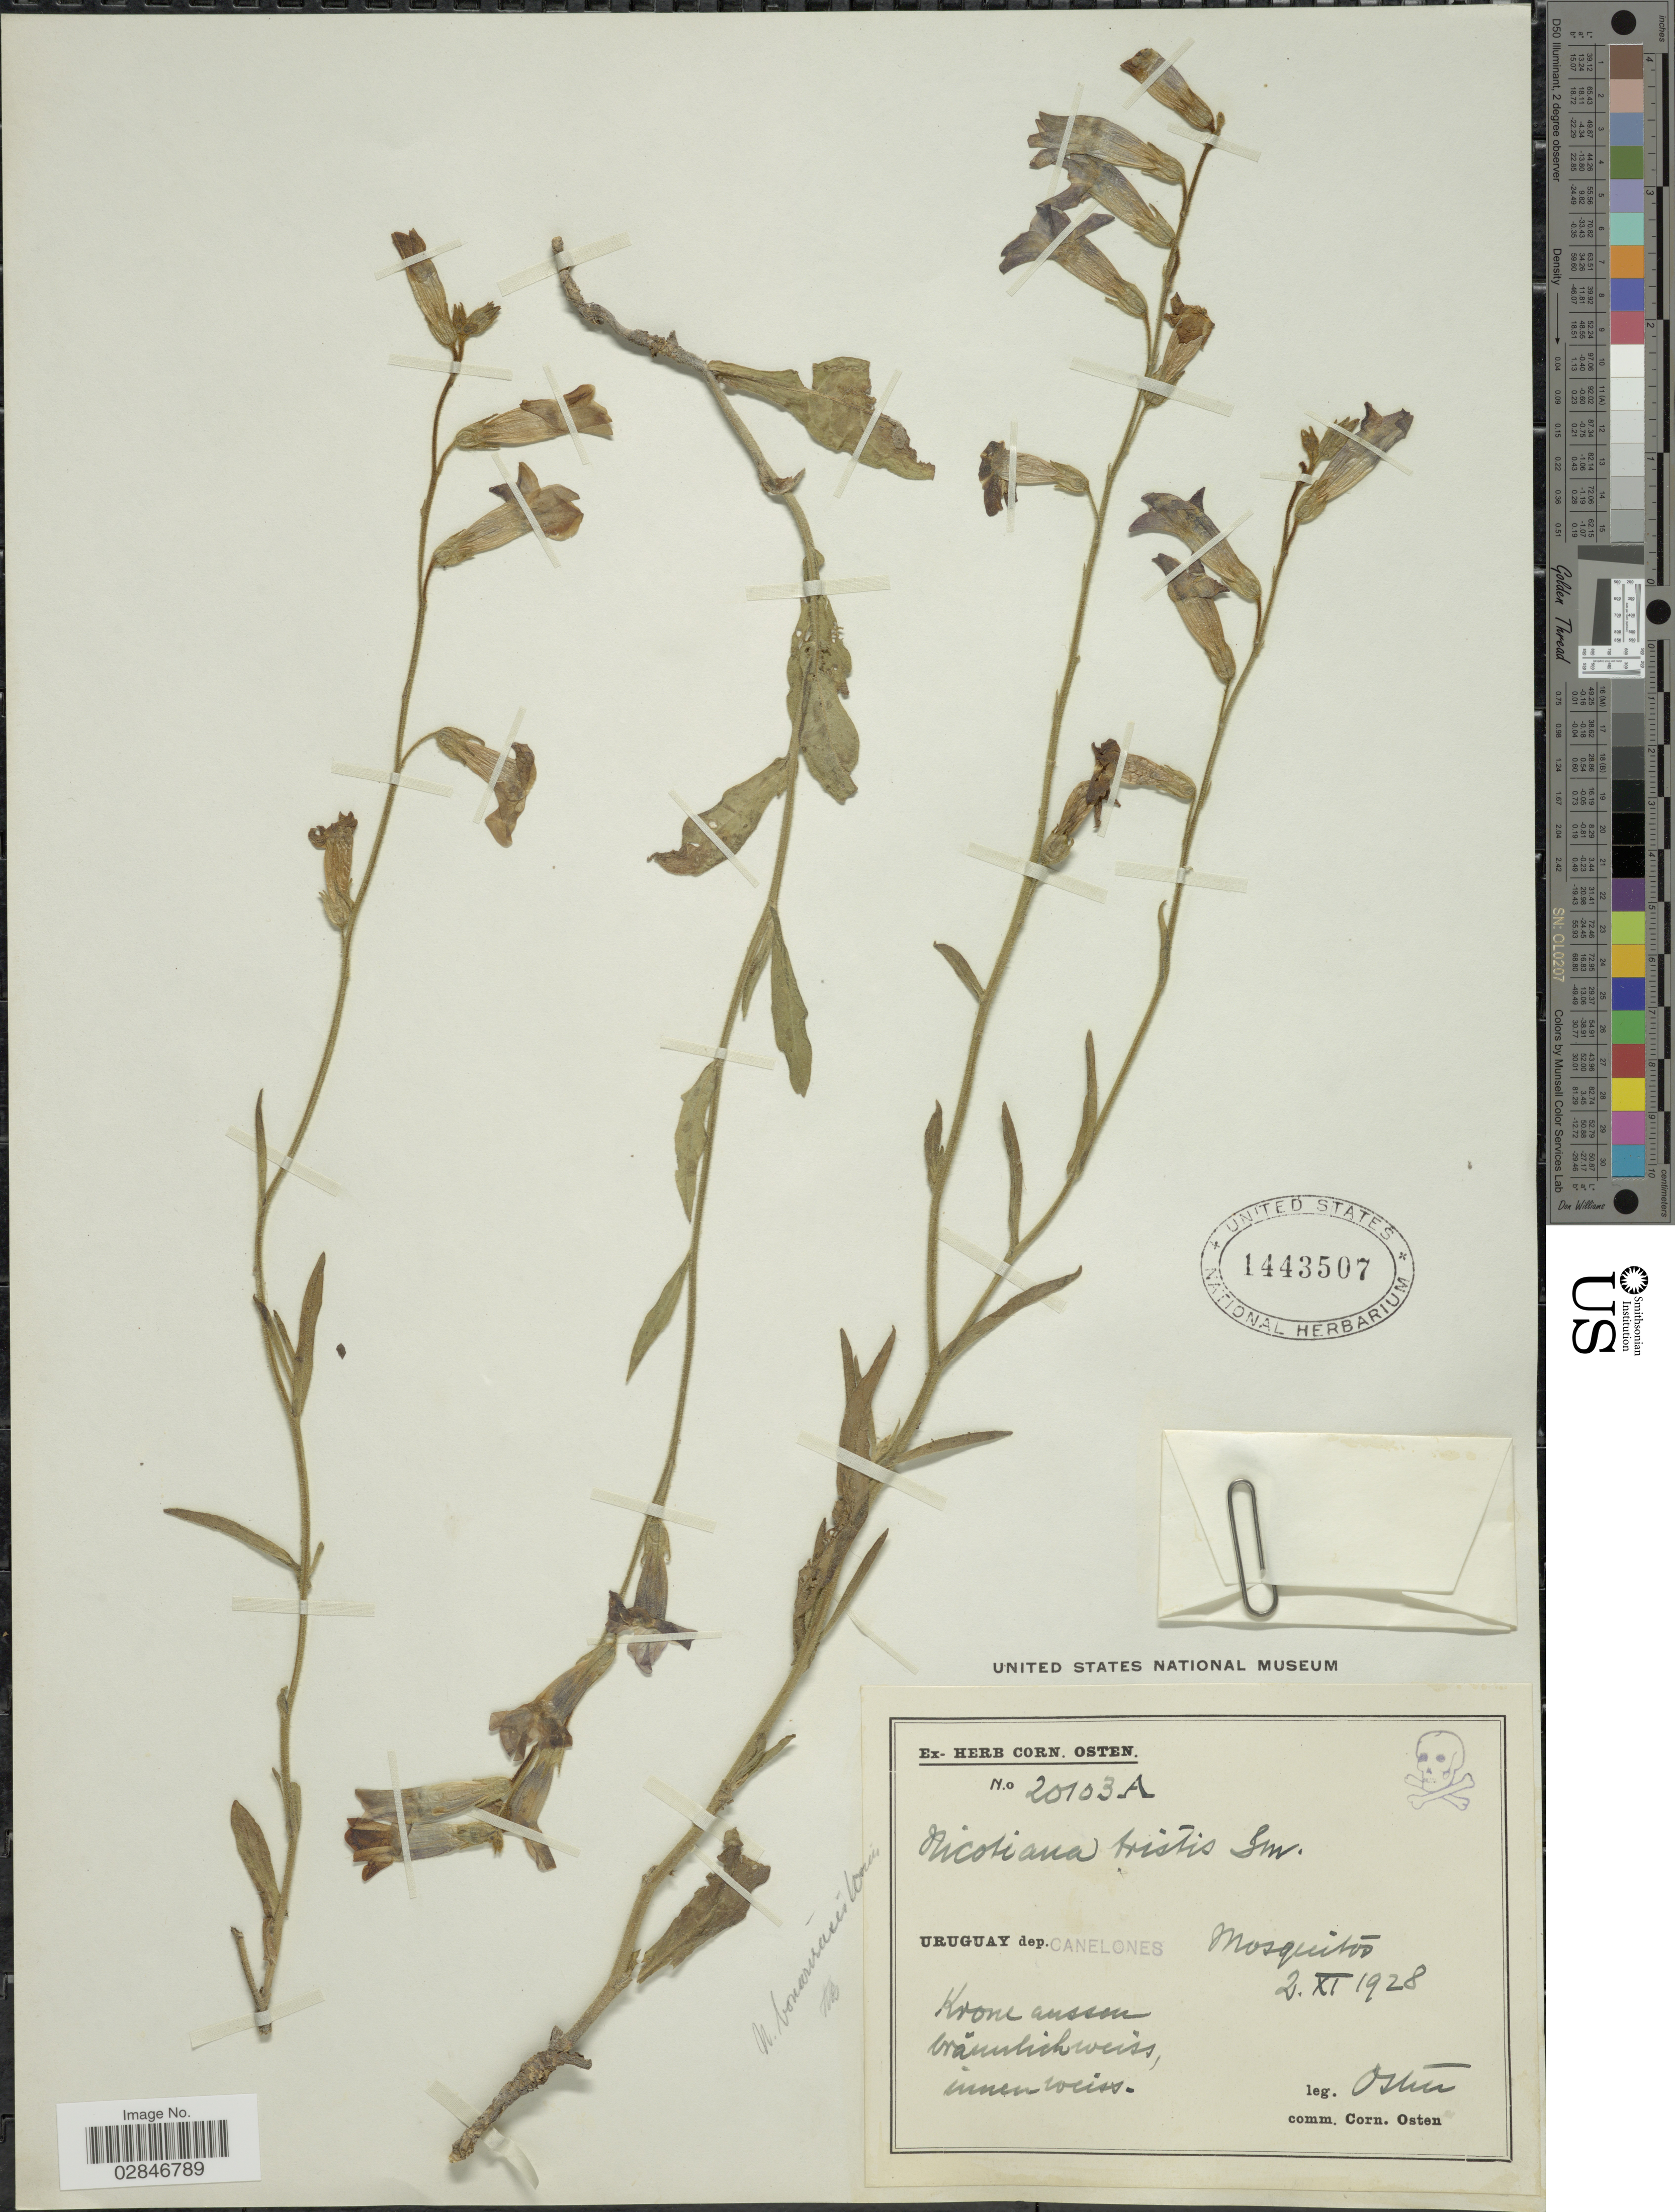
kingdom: Plantae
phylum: Tracheophyta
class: Magnoliopsida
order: Solanales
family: Solanaceae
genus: Nicotiana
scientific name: Nicotiana bonariensis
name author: Lehm.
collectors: C. Osten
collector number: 20103A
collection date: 1928-11-02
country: Uruguay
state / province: Canelones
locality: Dep. Canelones, Mosquitos.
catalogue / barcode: US 1443507